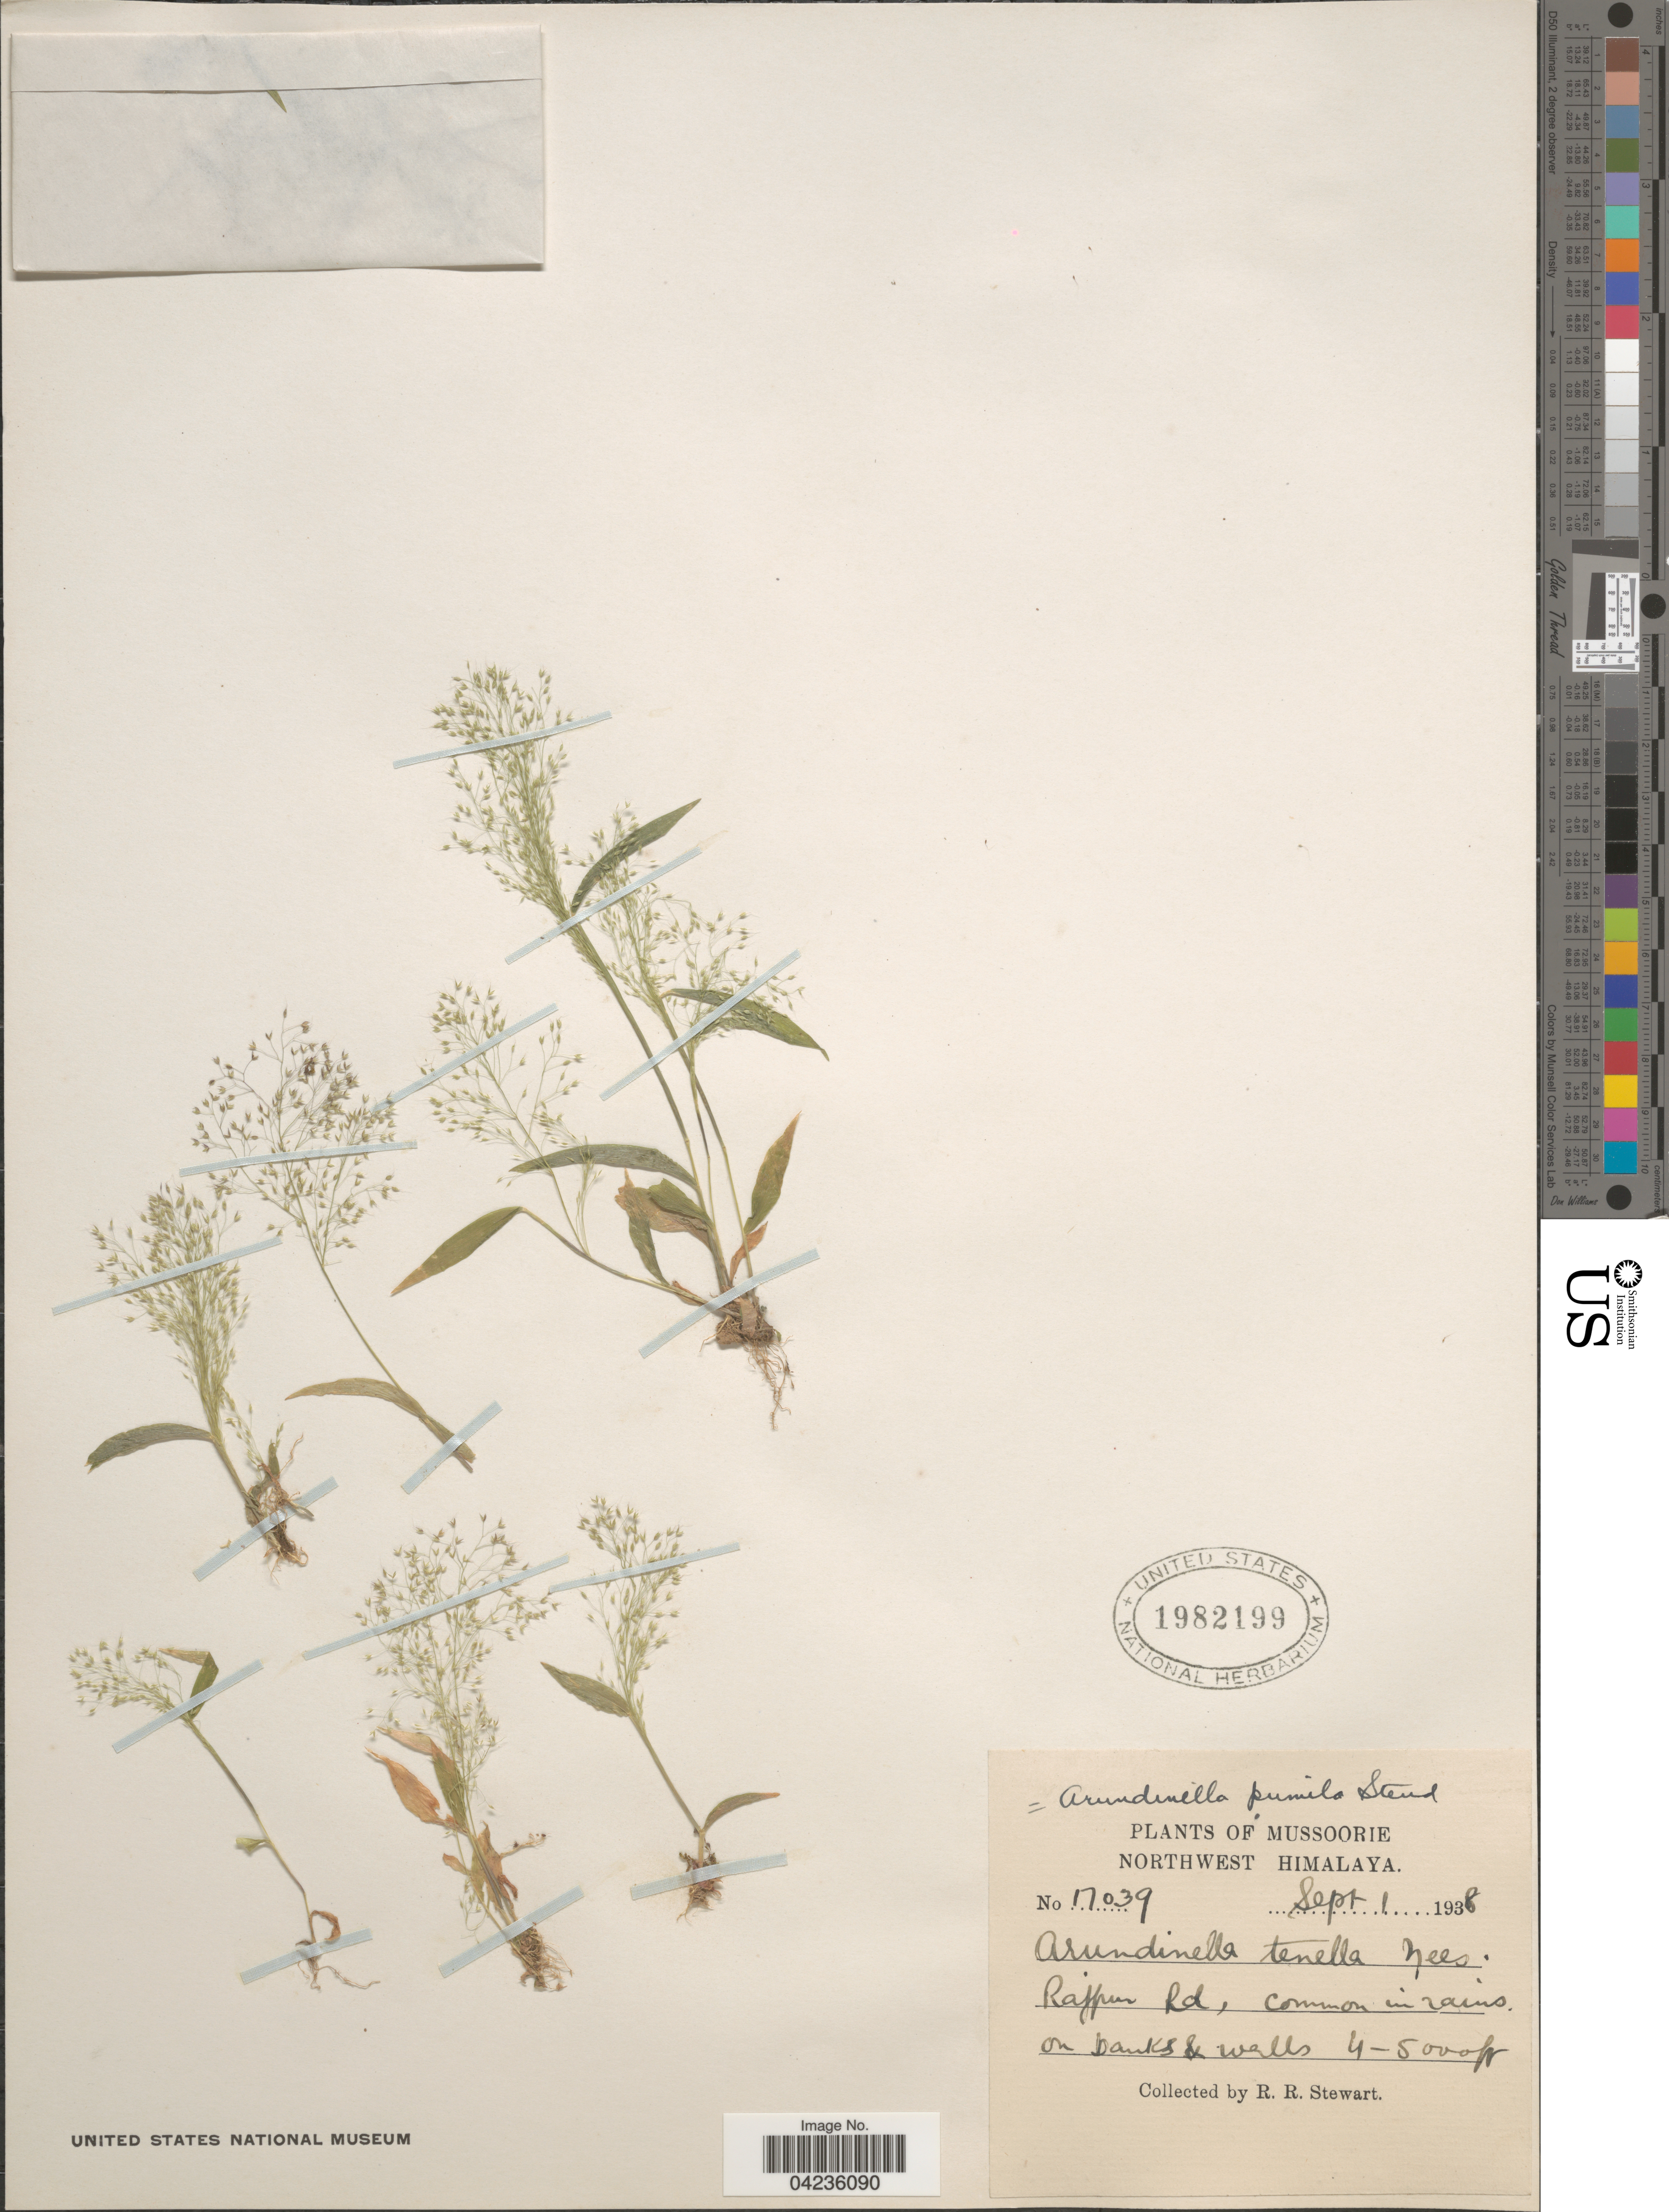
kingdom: Plantae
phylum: Tracheophyta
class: Liliopsida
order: Poales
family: Poaceae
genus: Arundinella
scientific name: Arundinella pumila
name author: (Hochst. ex A. Rich.) Steud.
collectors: R. Stewart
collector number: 17039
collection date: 1938-09-01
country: India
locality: Mussoorie. Northwest Himalaya. Rajpur Rd.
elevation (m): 1219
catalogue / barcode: US 1982199